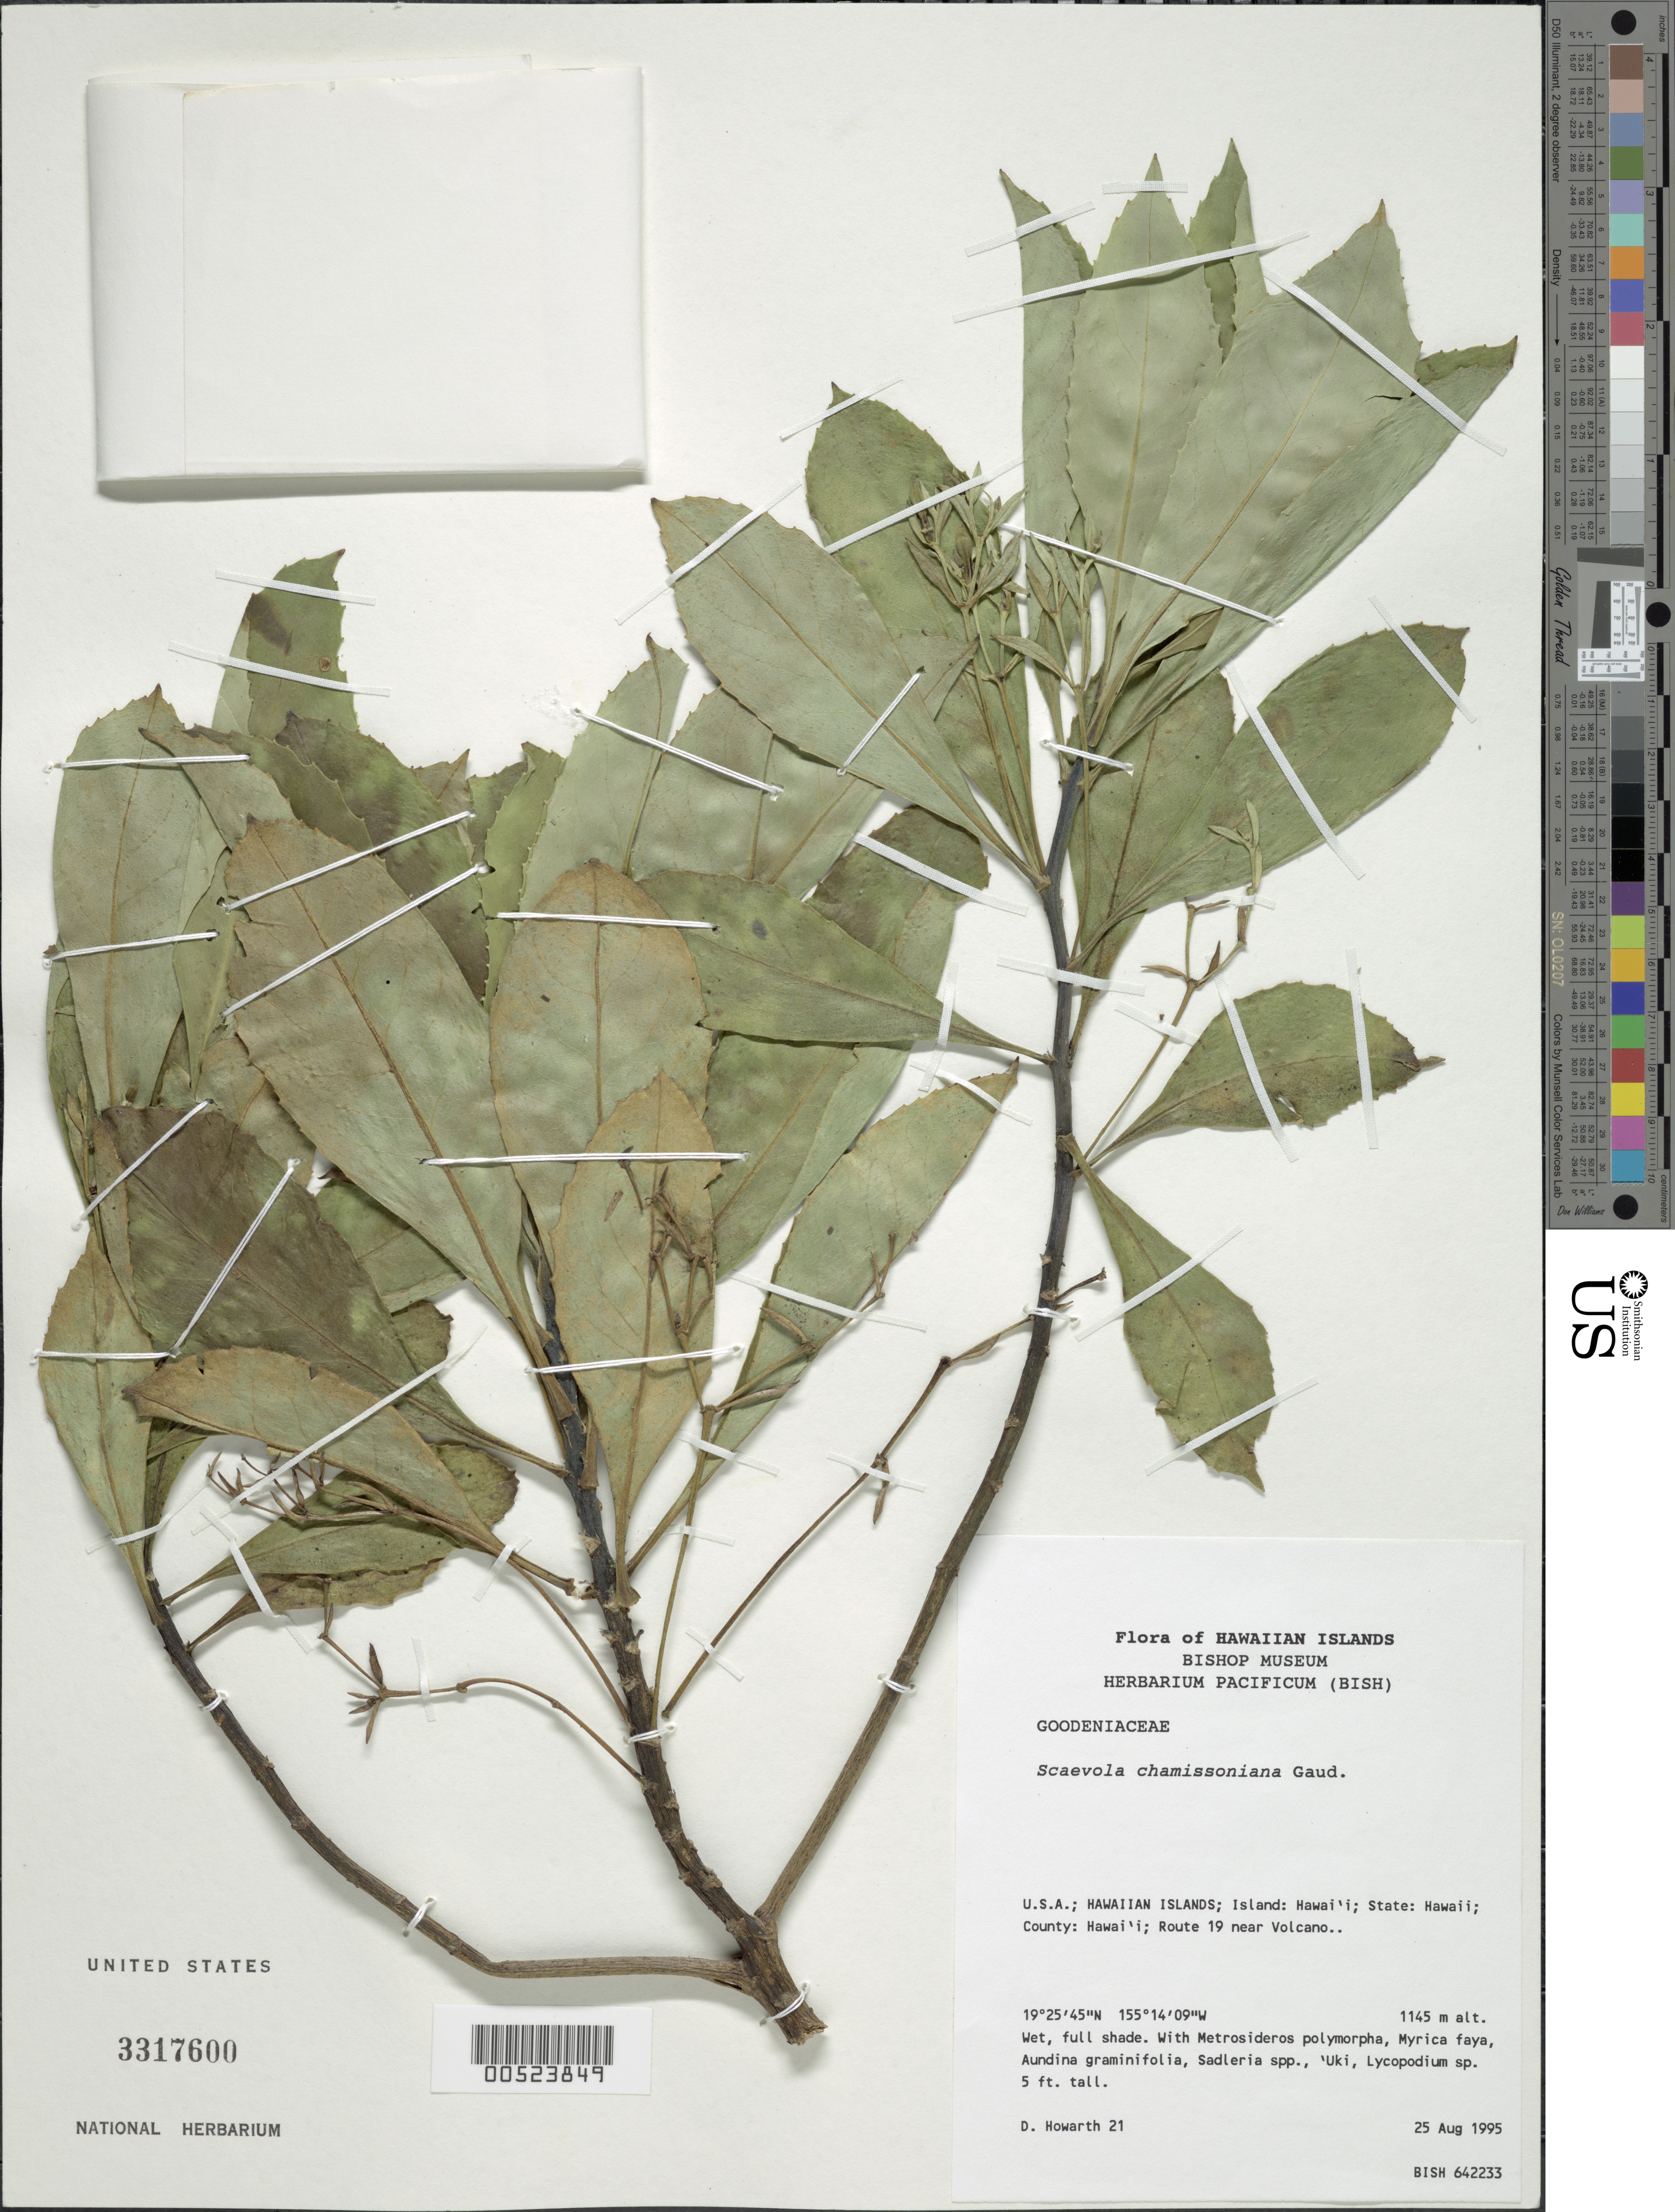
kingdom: Plantae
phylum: Tracheophyta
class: Magnoliopsida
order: Asterales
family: Goodeniaceae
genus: Scaevola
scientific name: Scaevola chamissoniana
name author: Gaudich.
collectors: D. Howarth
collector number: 21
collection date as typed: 25 Aug 1995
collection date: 1995-08-25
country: United States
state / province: Hawaii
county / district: Hawaii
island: Hawaii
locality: Hawaii county, Route 19 near Volcano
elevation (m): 1145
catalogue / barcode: US 3317600